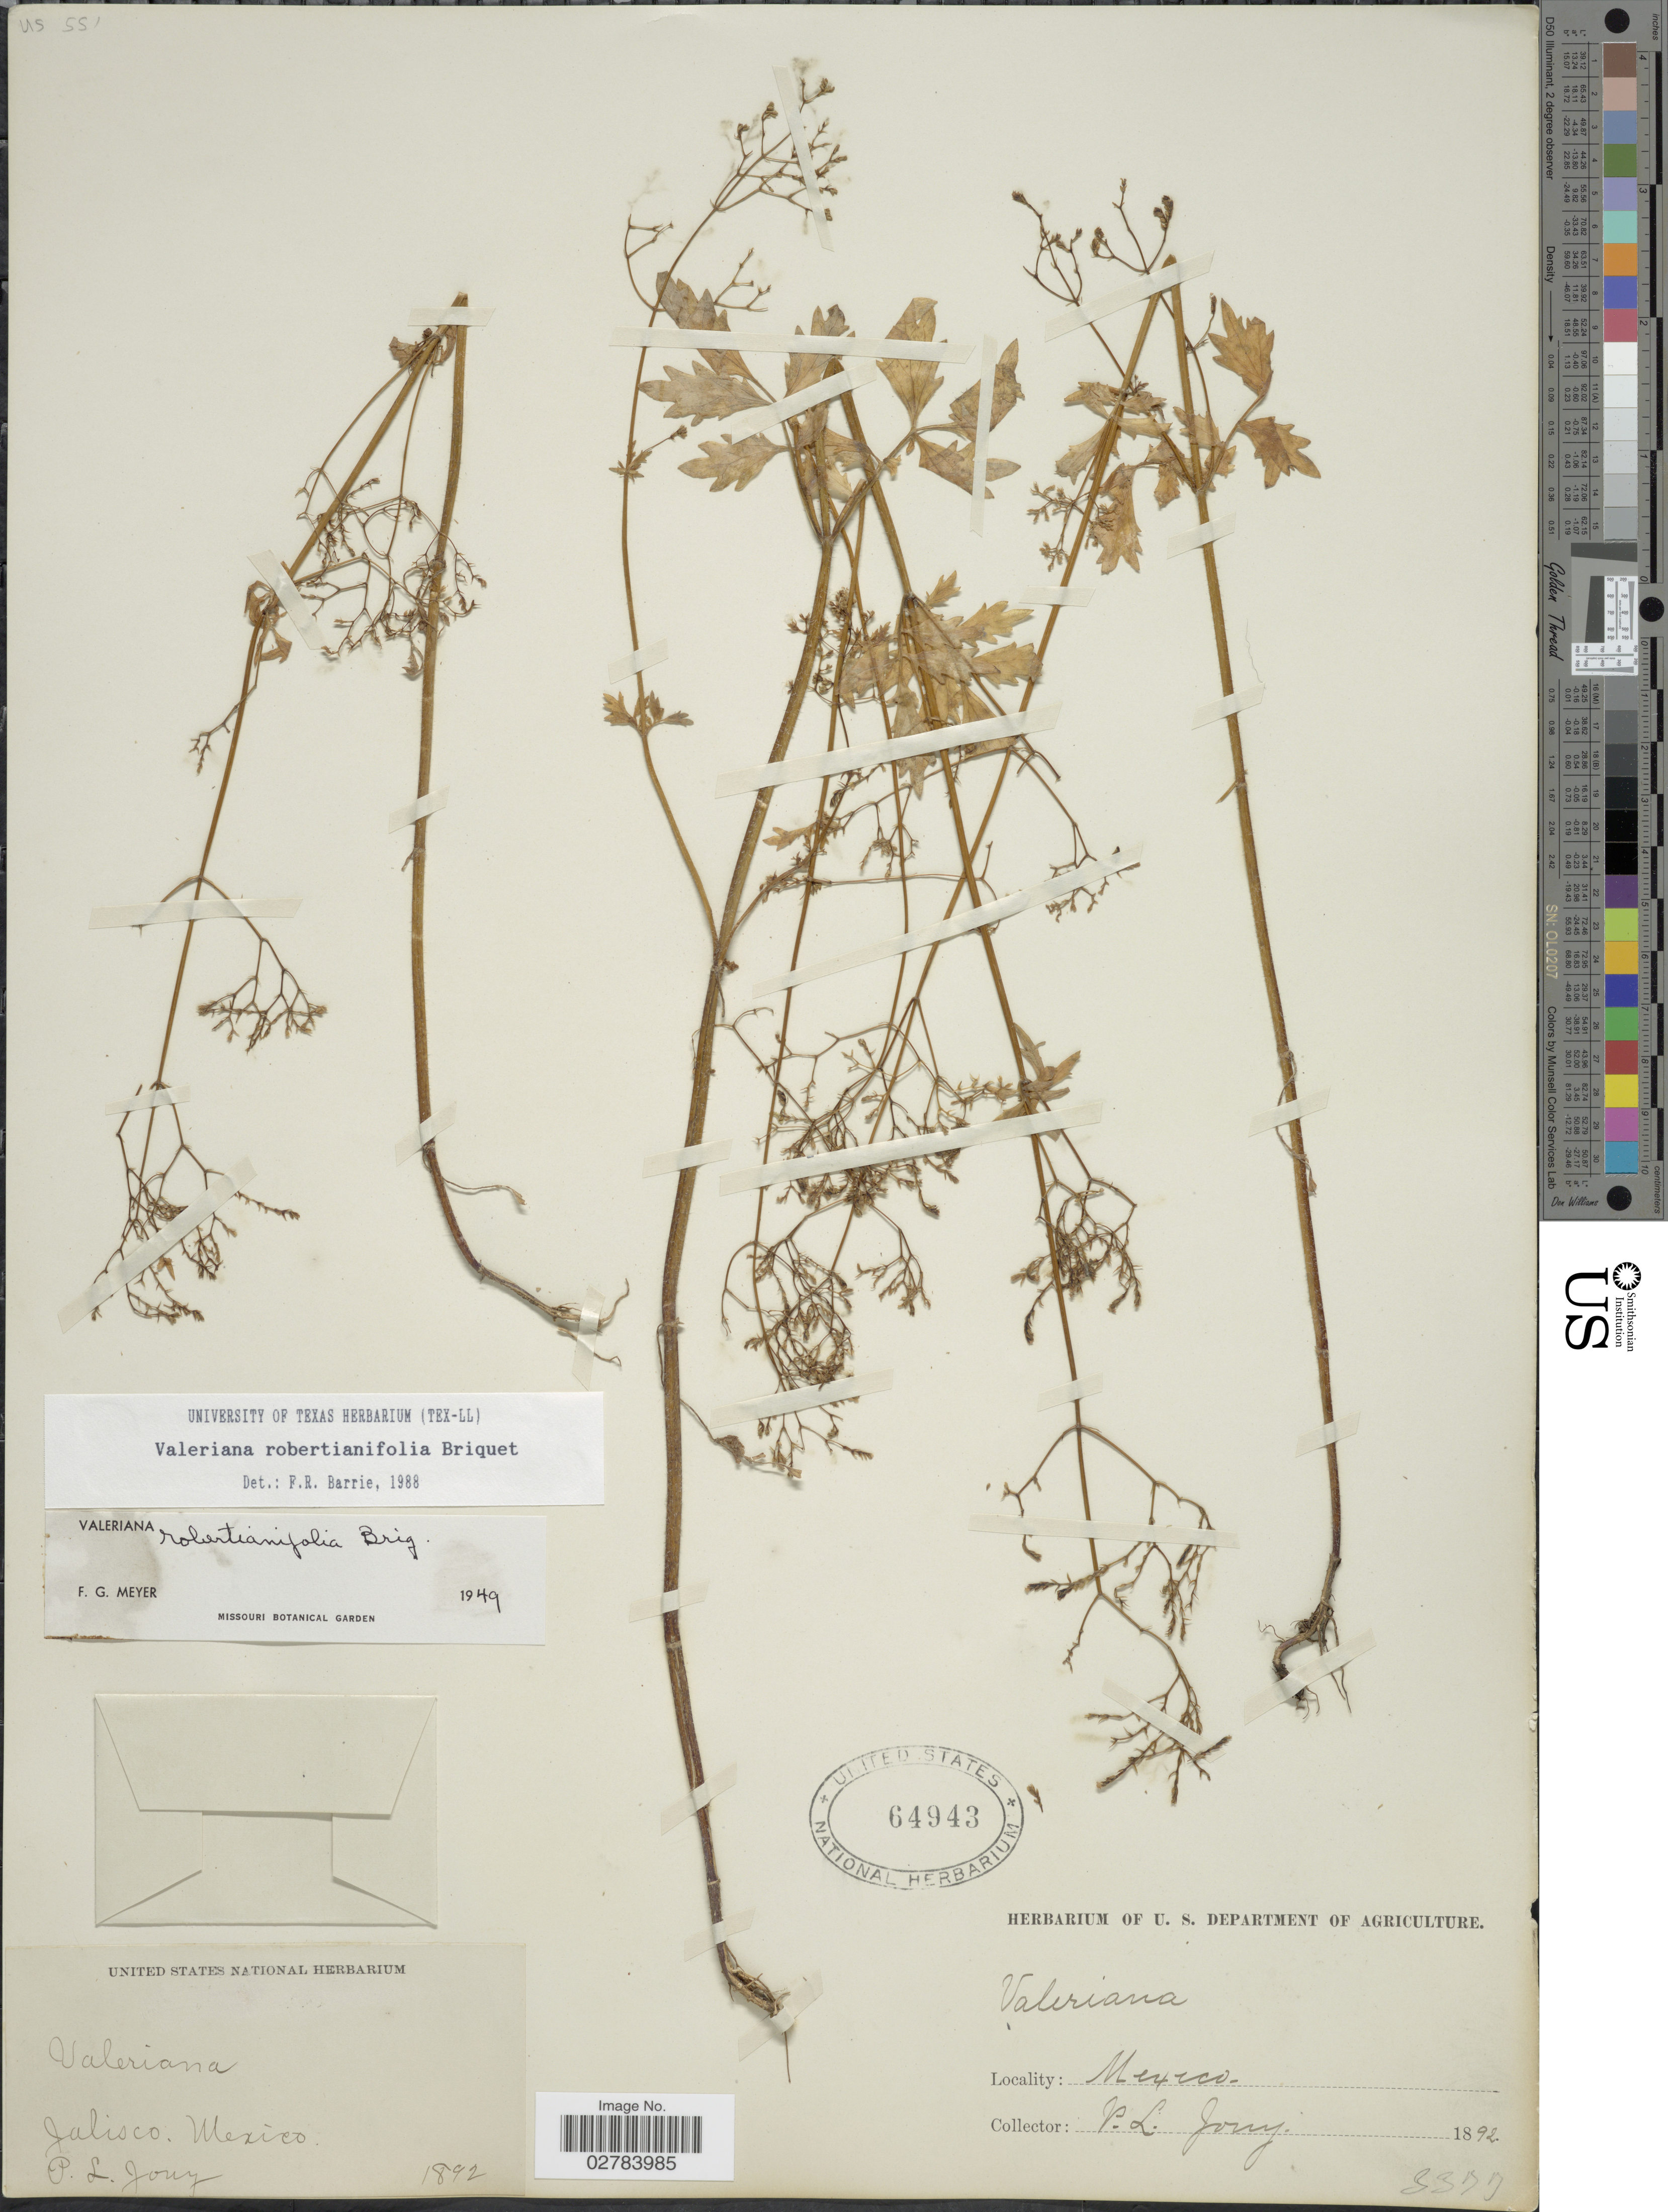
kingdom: Plantae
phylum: Tracheophyta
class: Magnoliopsida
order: Dipsacales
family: Caprifoliaceae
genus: Valeriana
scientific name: Valeriana robertianifolia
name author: Briq.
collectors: P. Jouy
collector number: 3399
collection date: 1892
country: Mexico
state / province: Jalisco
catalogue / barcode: US 64943